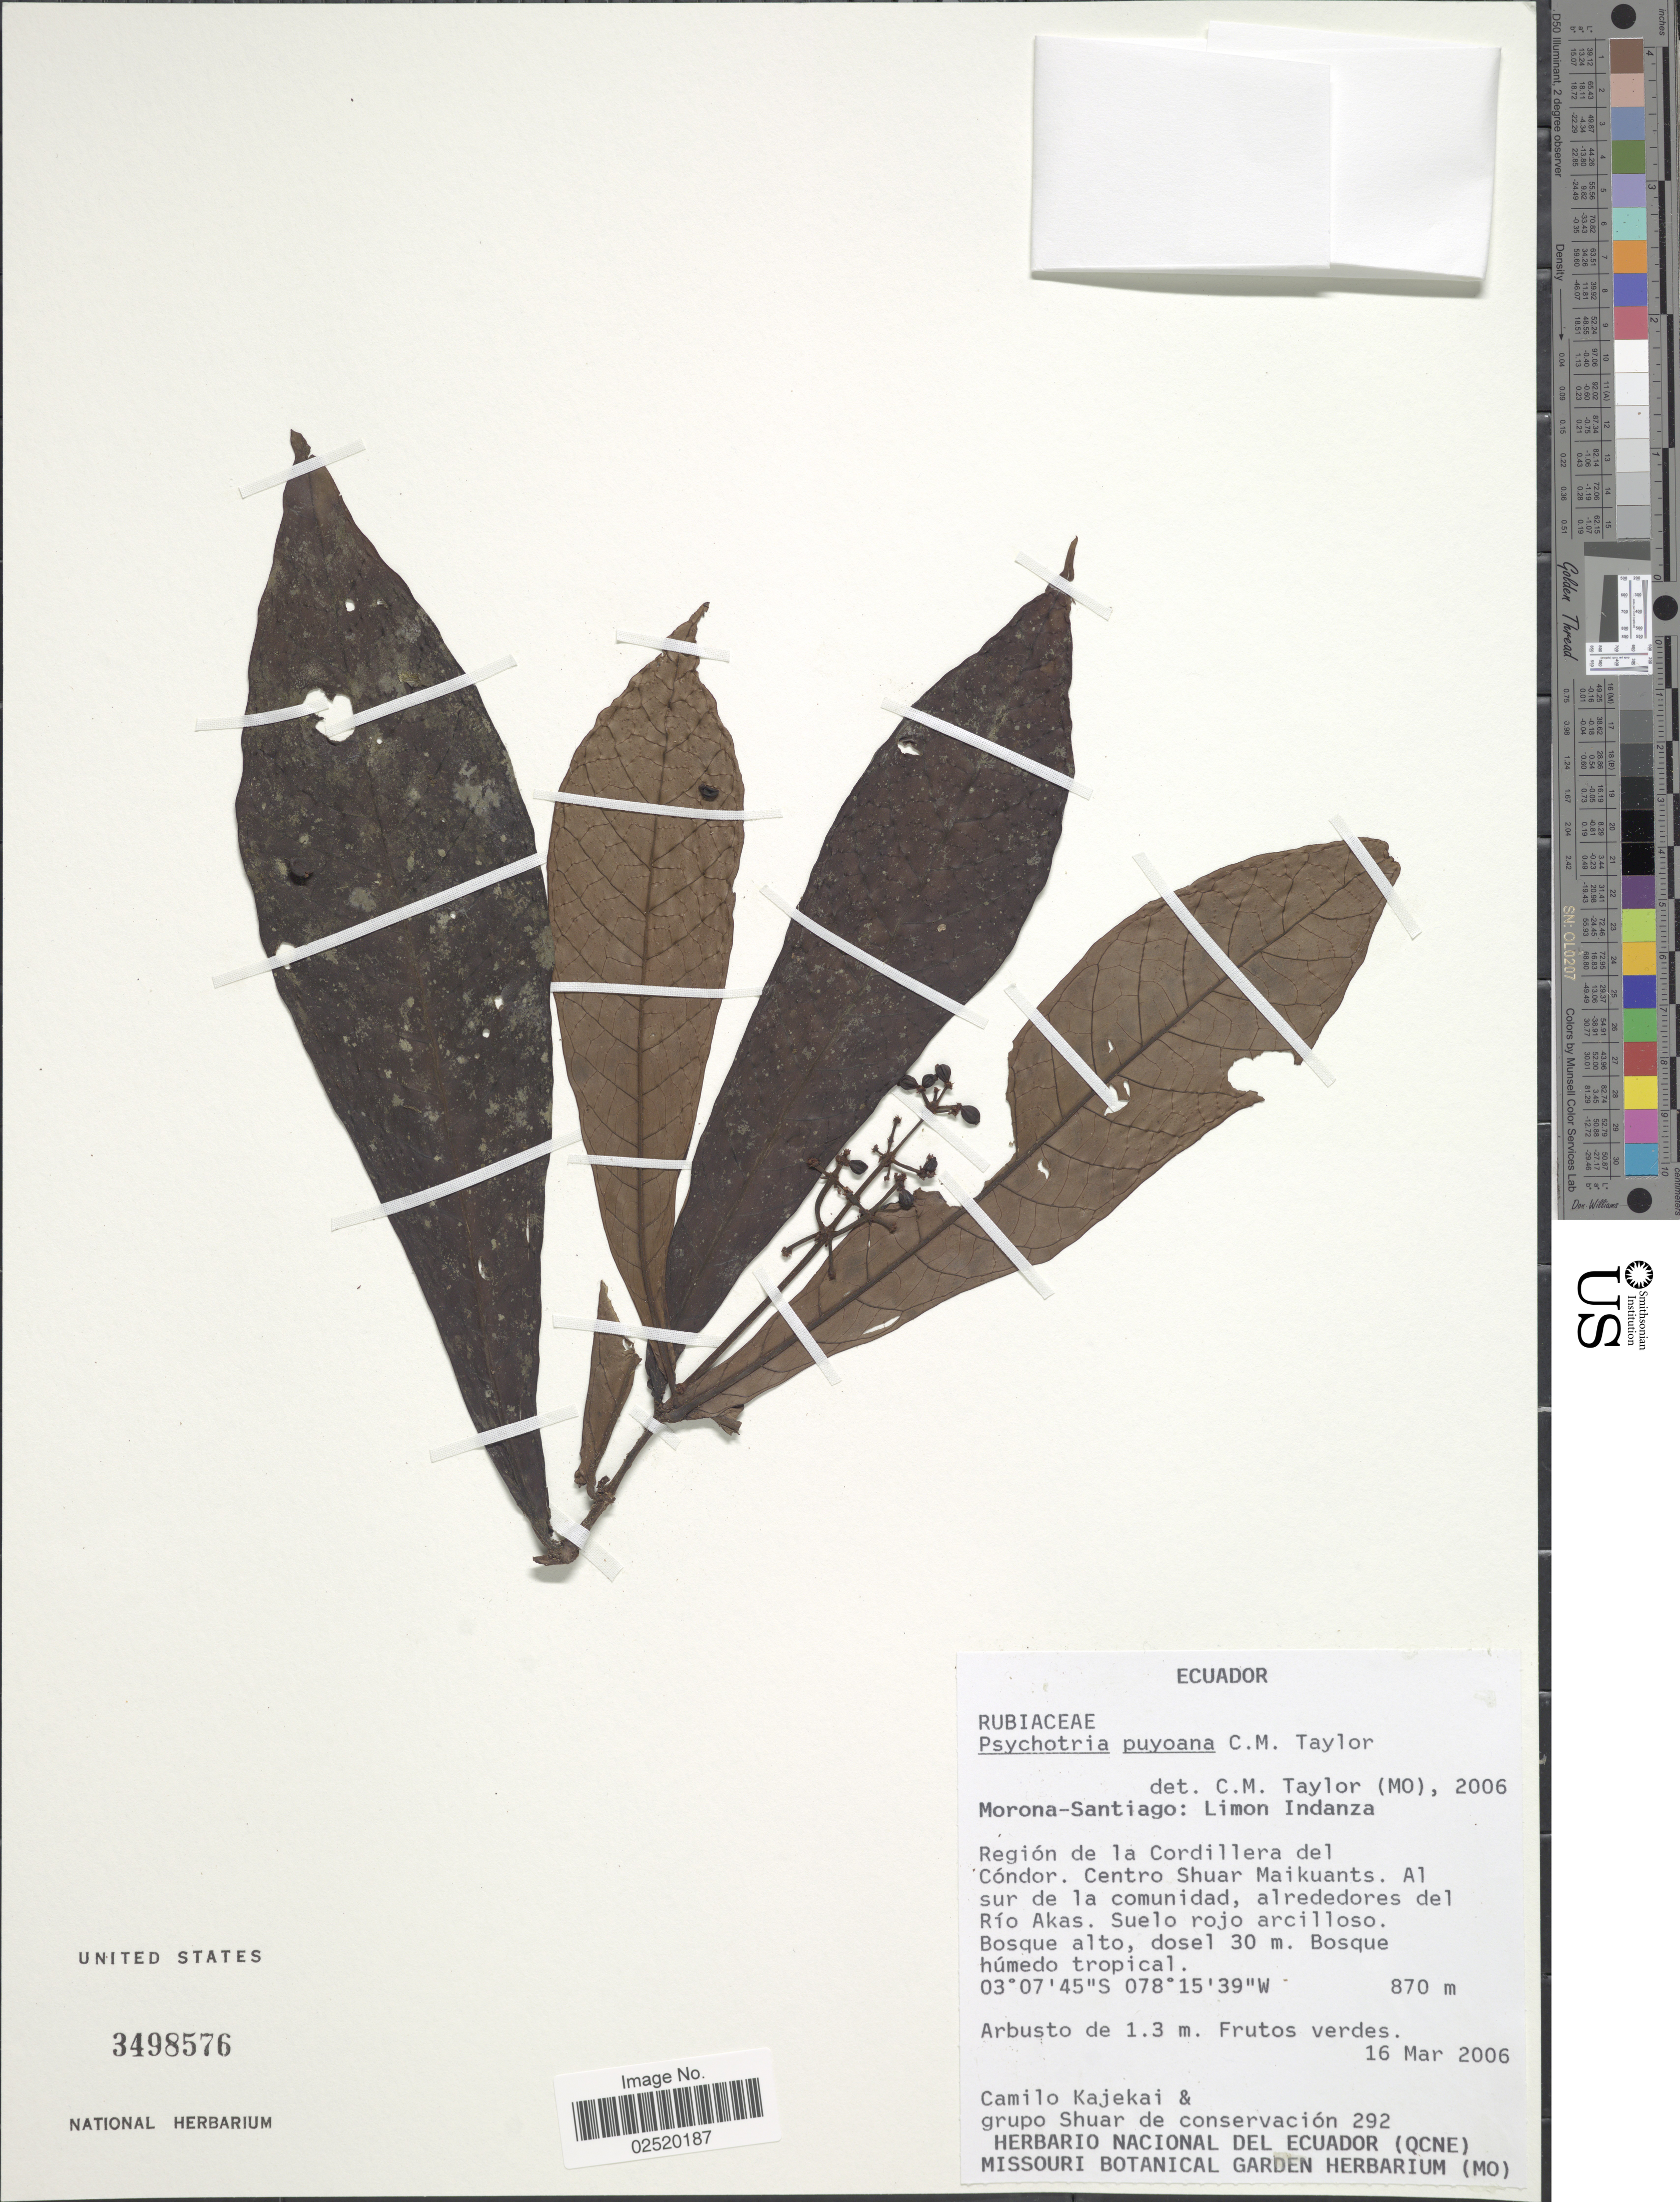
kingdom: Plantae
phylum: Tracheophyta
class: Magnoliopsida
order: Gentianales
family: Rubiaceae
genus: Psychotria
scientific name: Psychotria puyoana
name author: C.M. Taylor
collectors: C. Kajekai & Grupo Shuar de conservación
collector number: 292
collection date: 2006-03-16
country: Ecuador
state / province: Morona-Santiago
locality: Morona-Santiago: Limon Indanza, Region de la Cordillera del Condor, Centro Shuar Maikuants, Al sur de la comunidad, alrededores del Rio Akas, Suelo rojo arcilloso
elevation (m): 870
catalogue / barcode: US 3498576